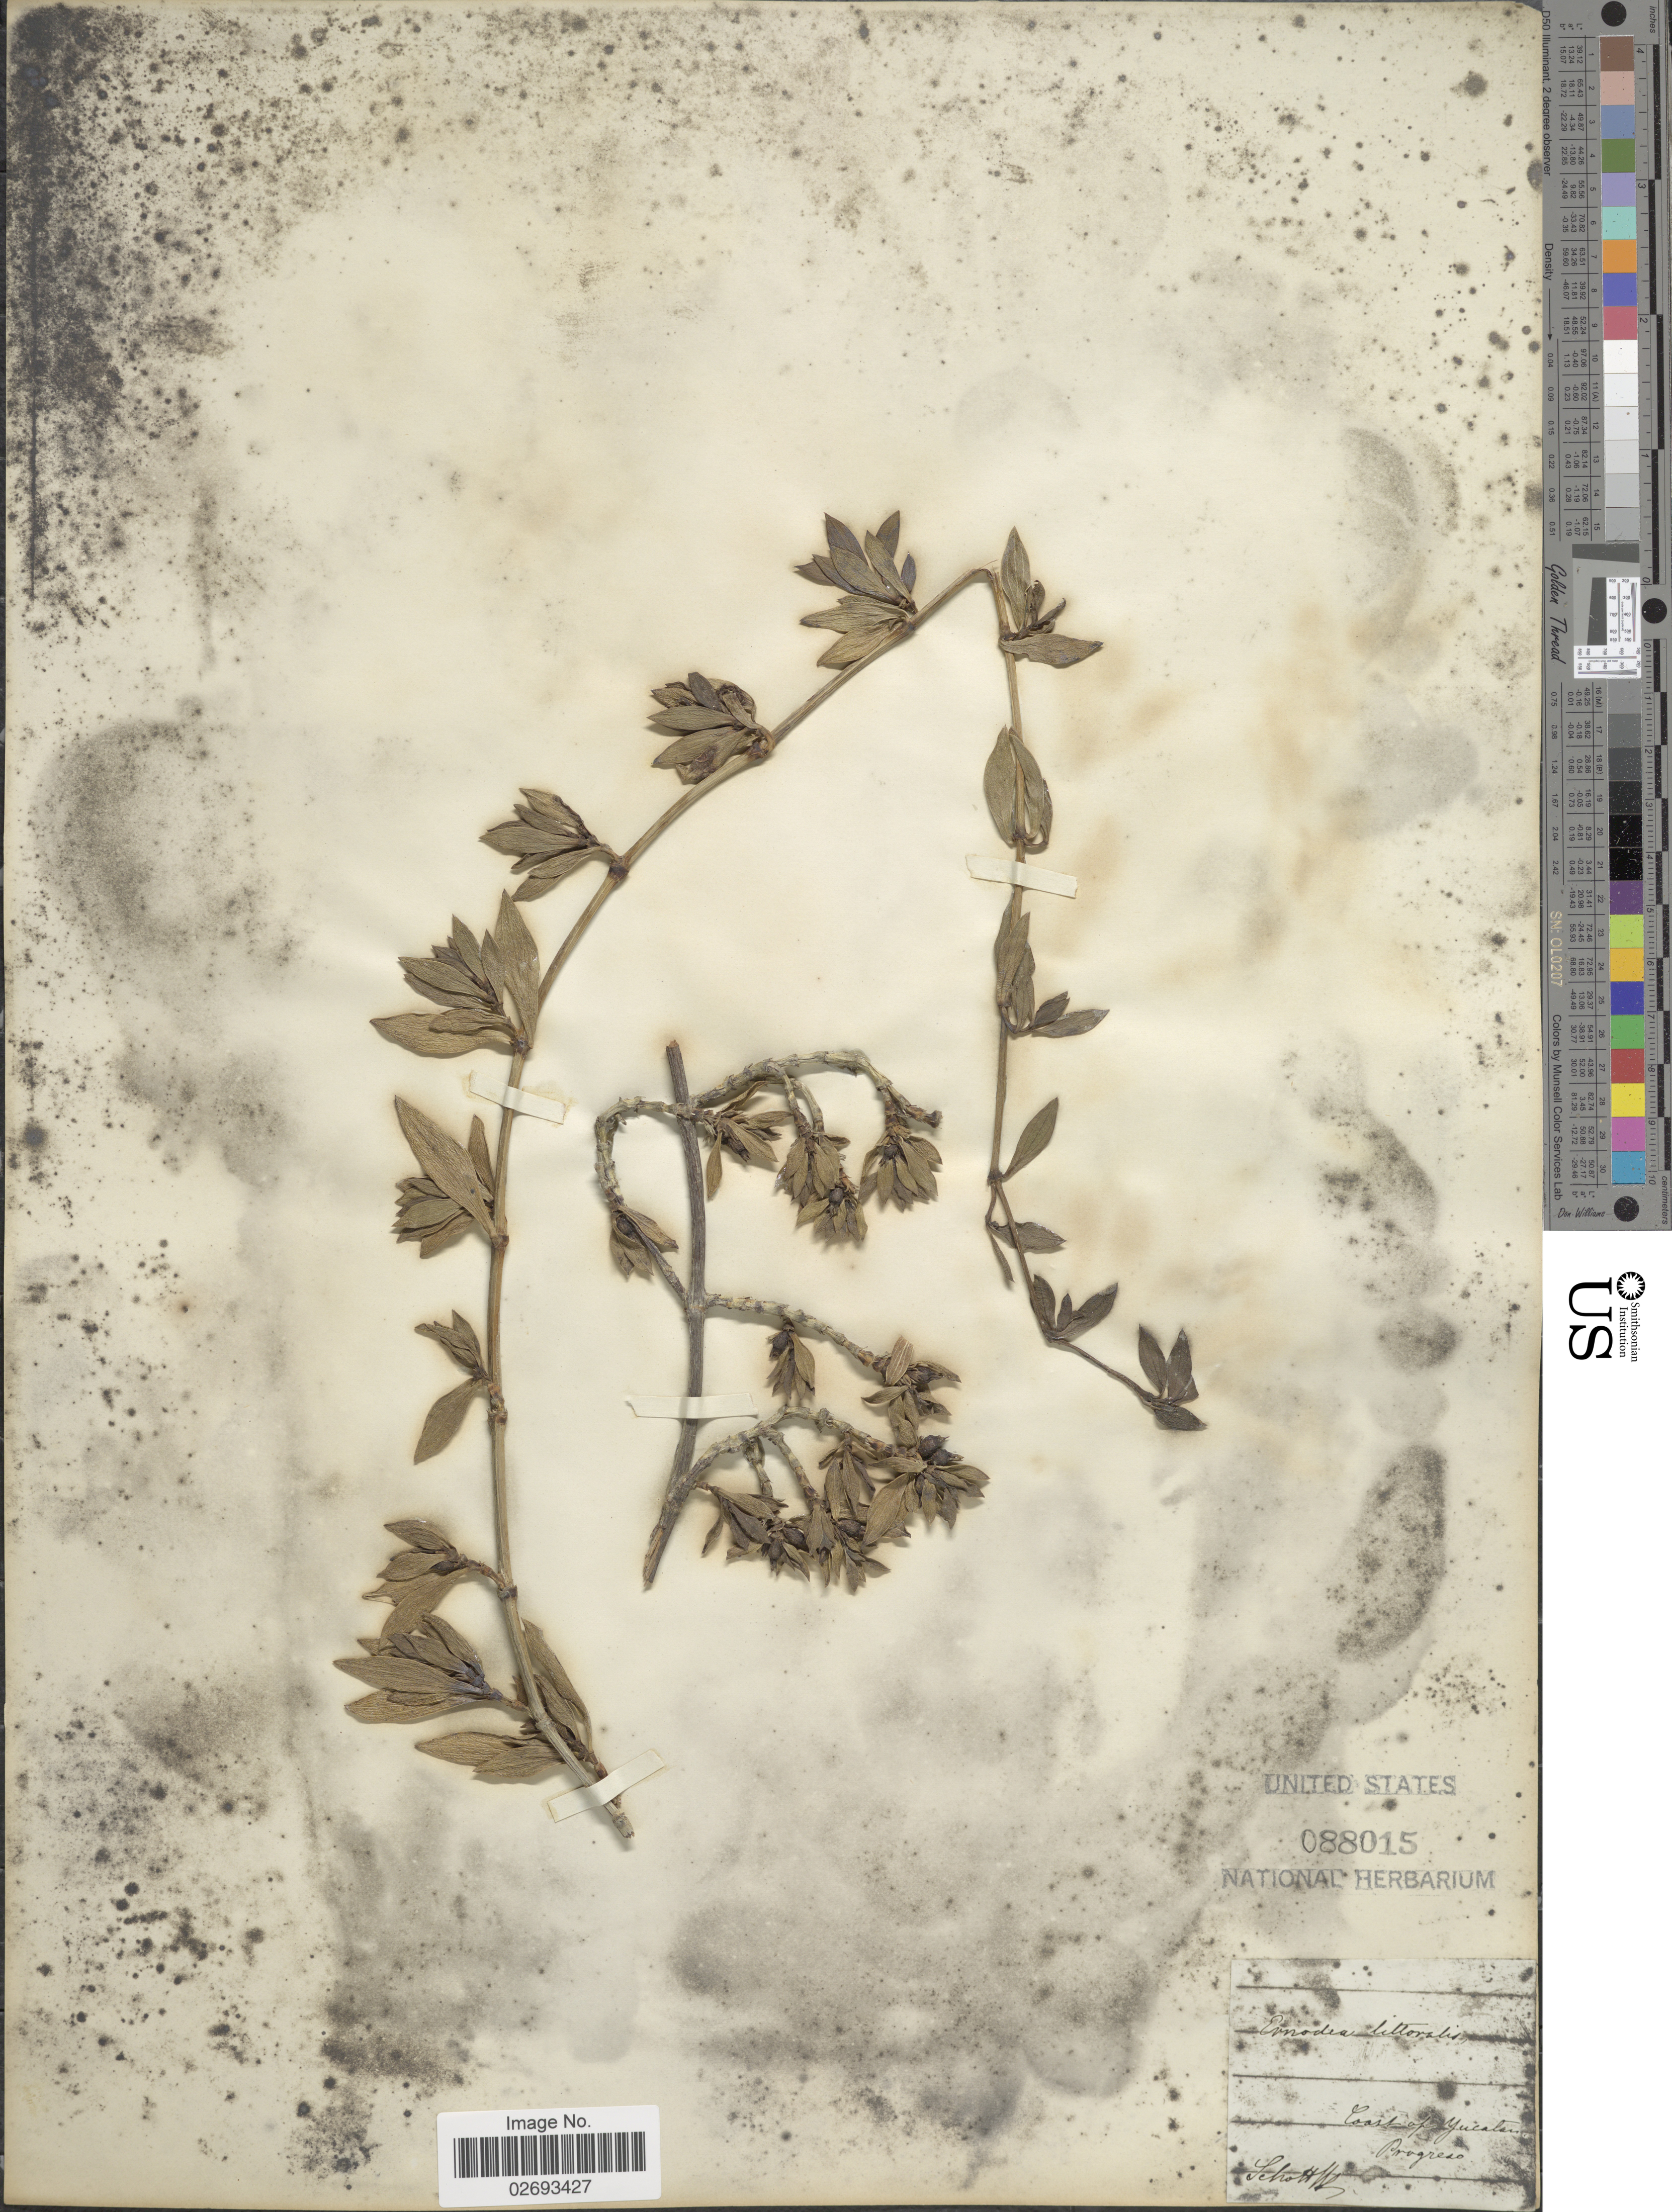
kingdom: Plantae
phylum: Tracheophyta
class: Magnoliopsida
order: Gentianales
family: Rubiaceae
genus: Ernodea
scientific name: Ernodea littoralis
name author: Sw.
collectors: Schott, --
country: Mexico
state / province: Yucatán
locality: Coast of Yucatan Progreso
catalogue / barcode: US 88015